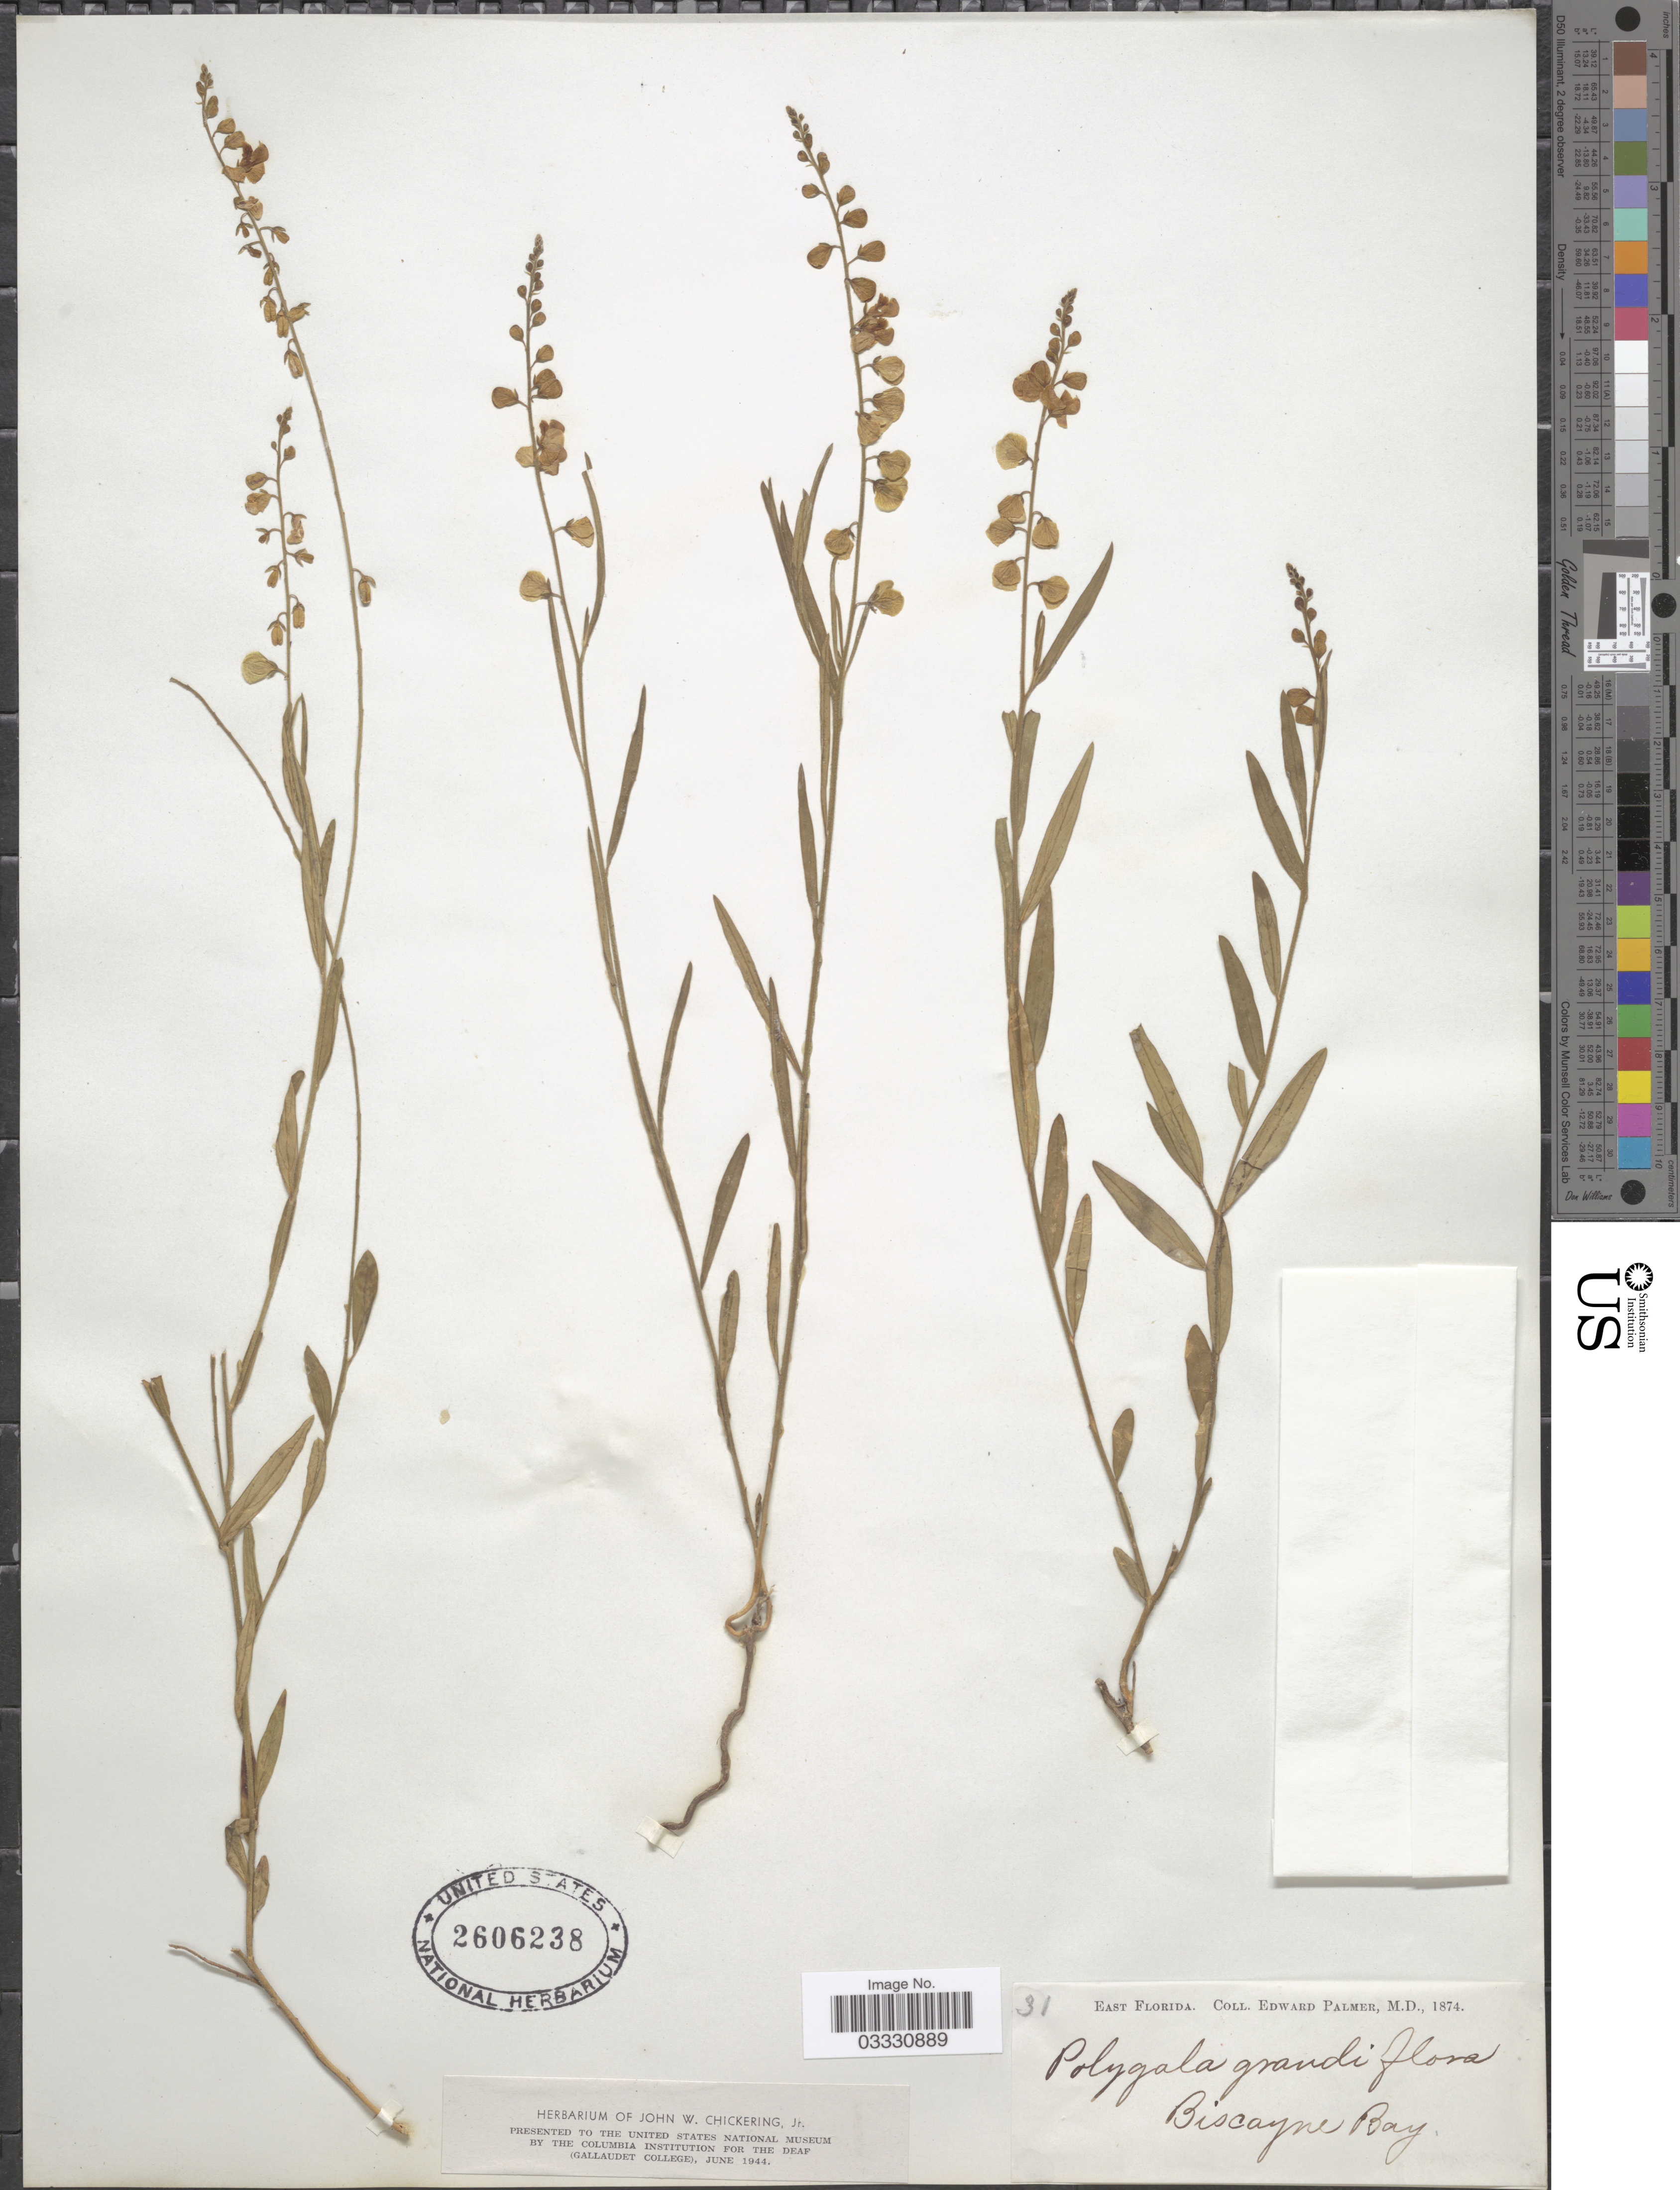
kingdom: Plantae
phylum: Tracheophyta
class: Magnoliopsida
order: Fabales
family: Polygalaceae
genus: Asemeia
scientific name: Asemeia grandiflora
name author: (Walter) Small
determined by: Strong, Mark T., (BOT), Smithsonian Institution - National Museum of Natural History (UNITED STATES)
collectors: E. Palmer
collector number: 31?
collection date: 1874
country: United States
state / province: Florida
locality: East Florida. Biscayne Bay.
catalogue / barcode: US 2606238